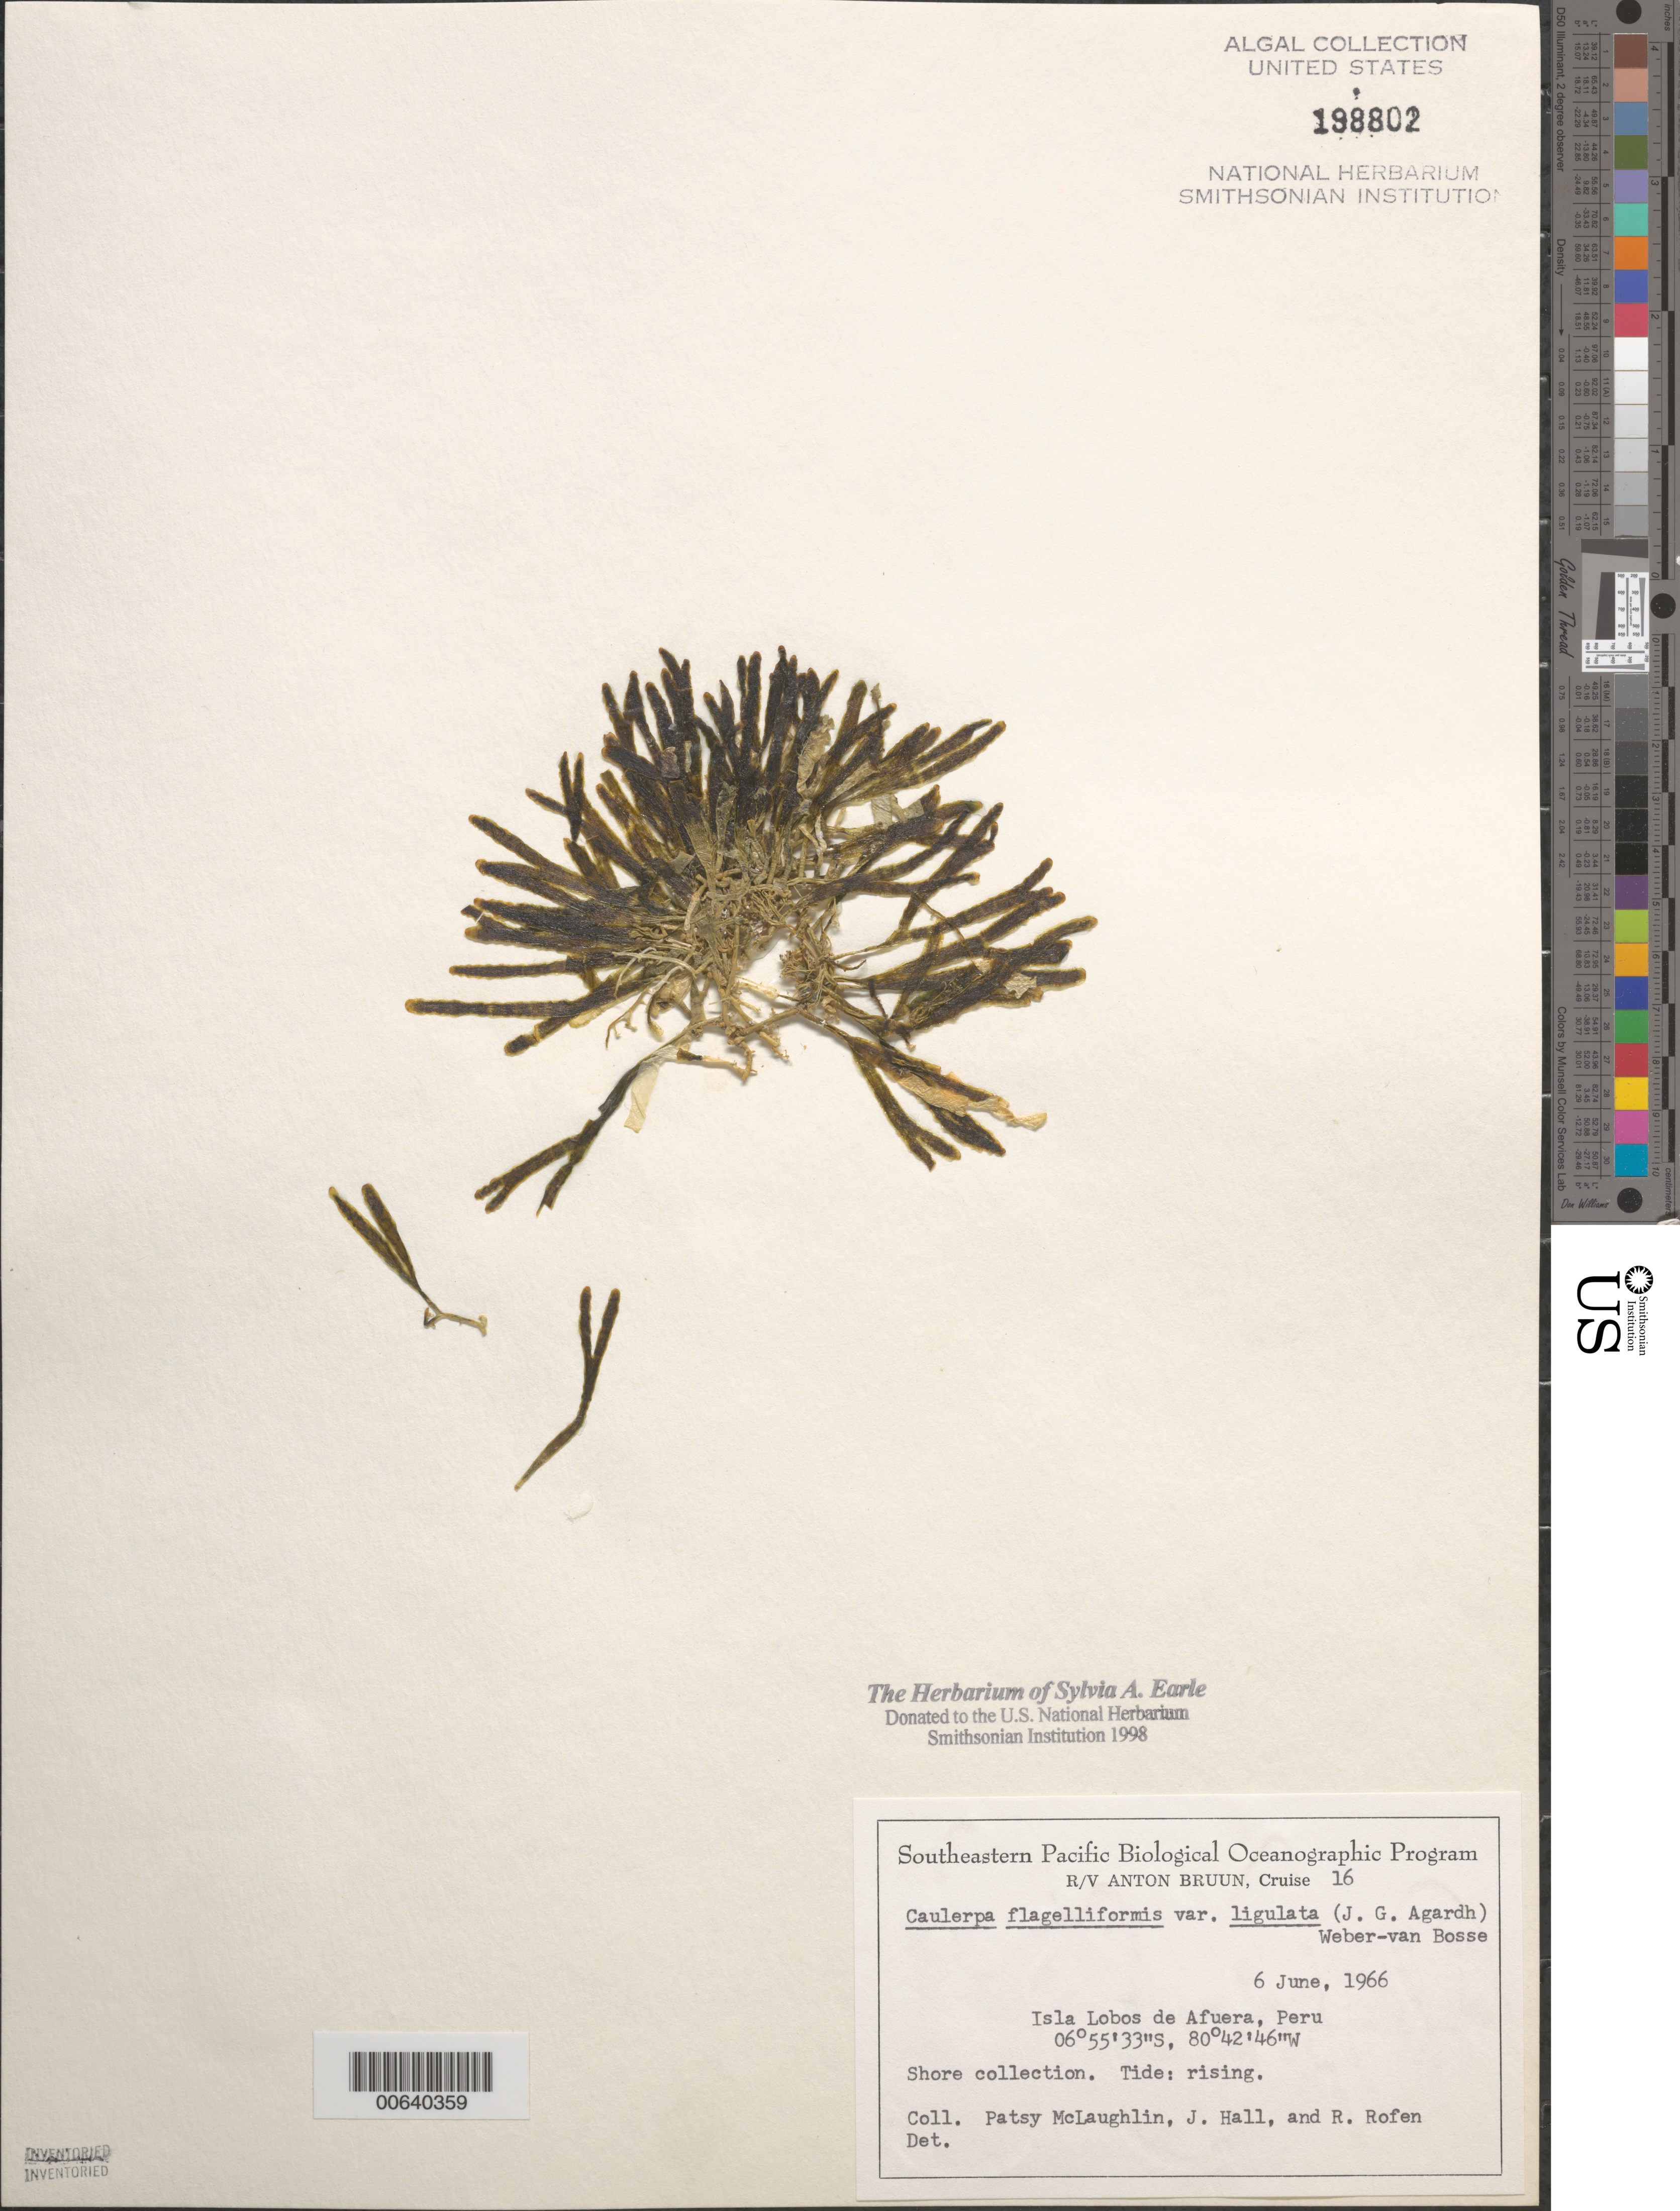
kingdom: Plantae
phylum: Chlorophyta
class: Ulvophyceae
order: Bryopsidales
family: Caulerpaceae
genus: Caulerpa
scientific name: Caulerpa prolifera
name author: (Forssk.) J.V.Lamouroux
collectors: P. McLaughlin, J. Hall & R. Rofen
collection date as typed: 06 Jun 1966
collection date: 1966-06-06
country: Peru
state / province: Lambayeque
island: Lobos de Afuera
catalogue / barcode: US 198802